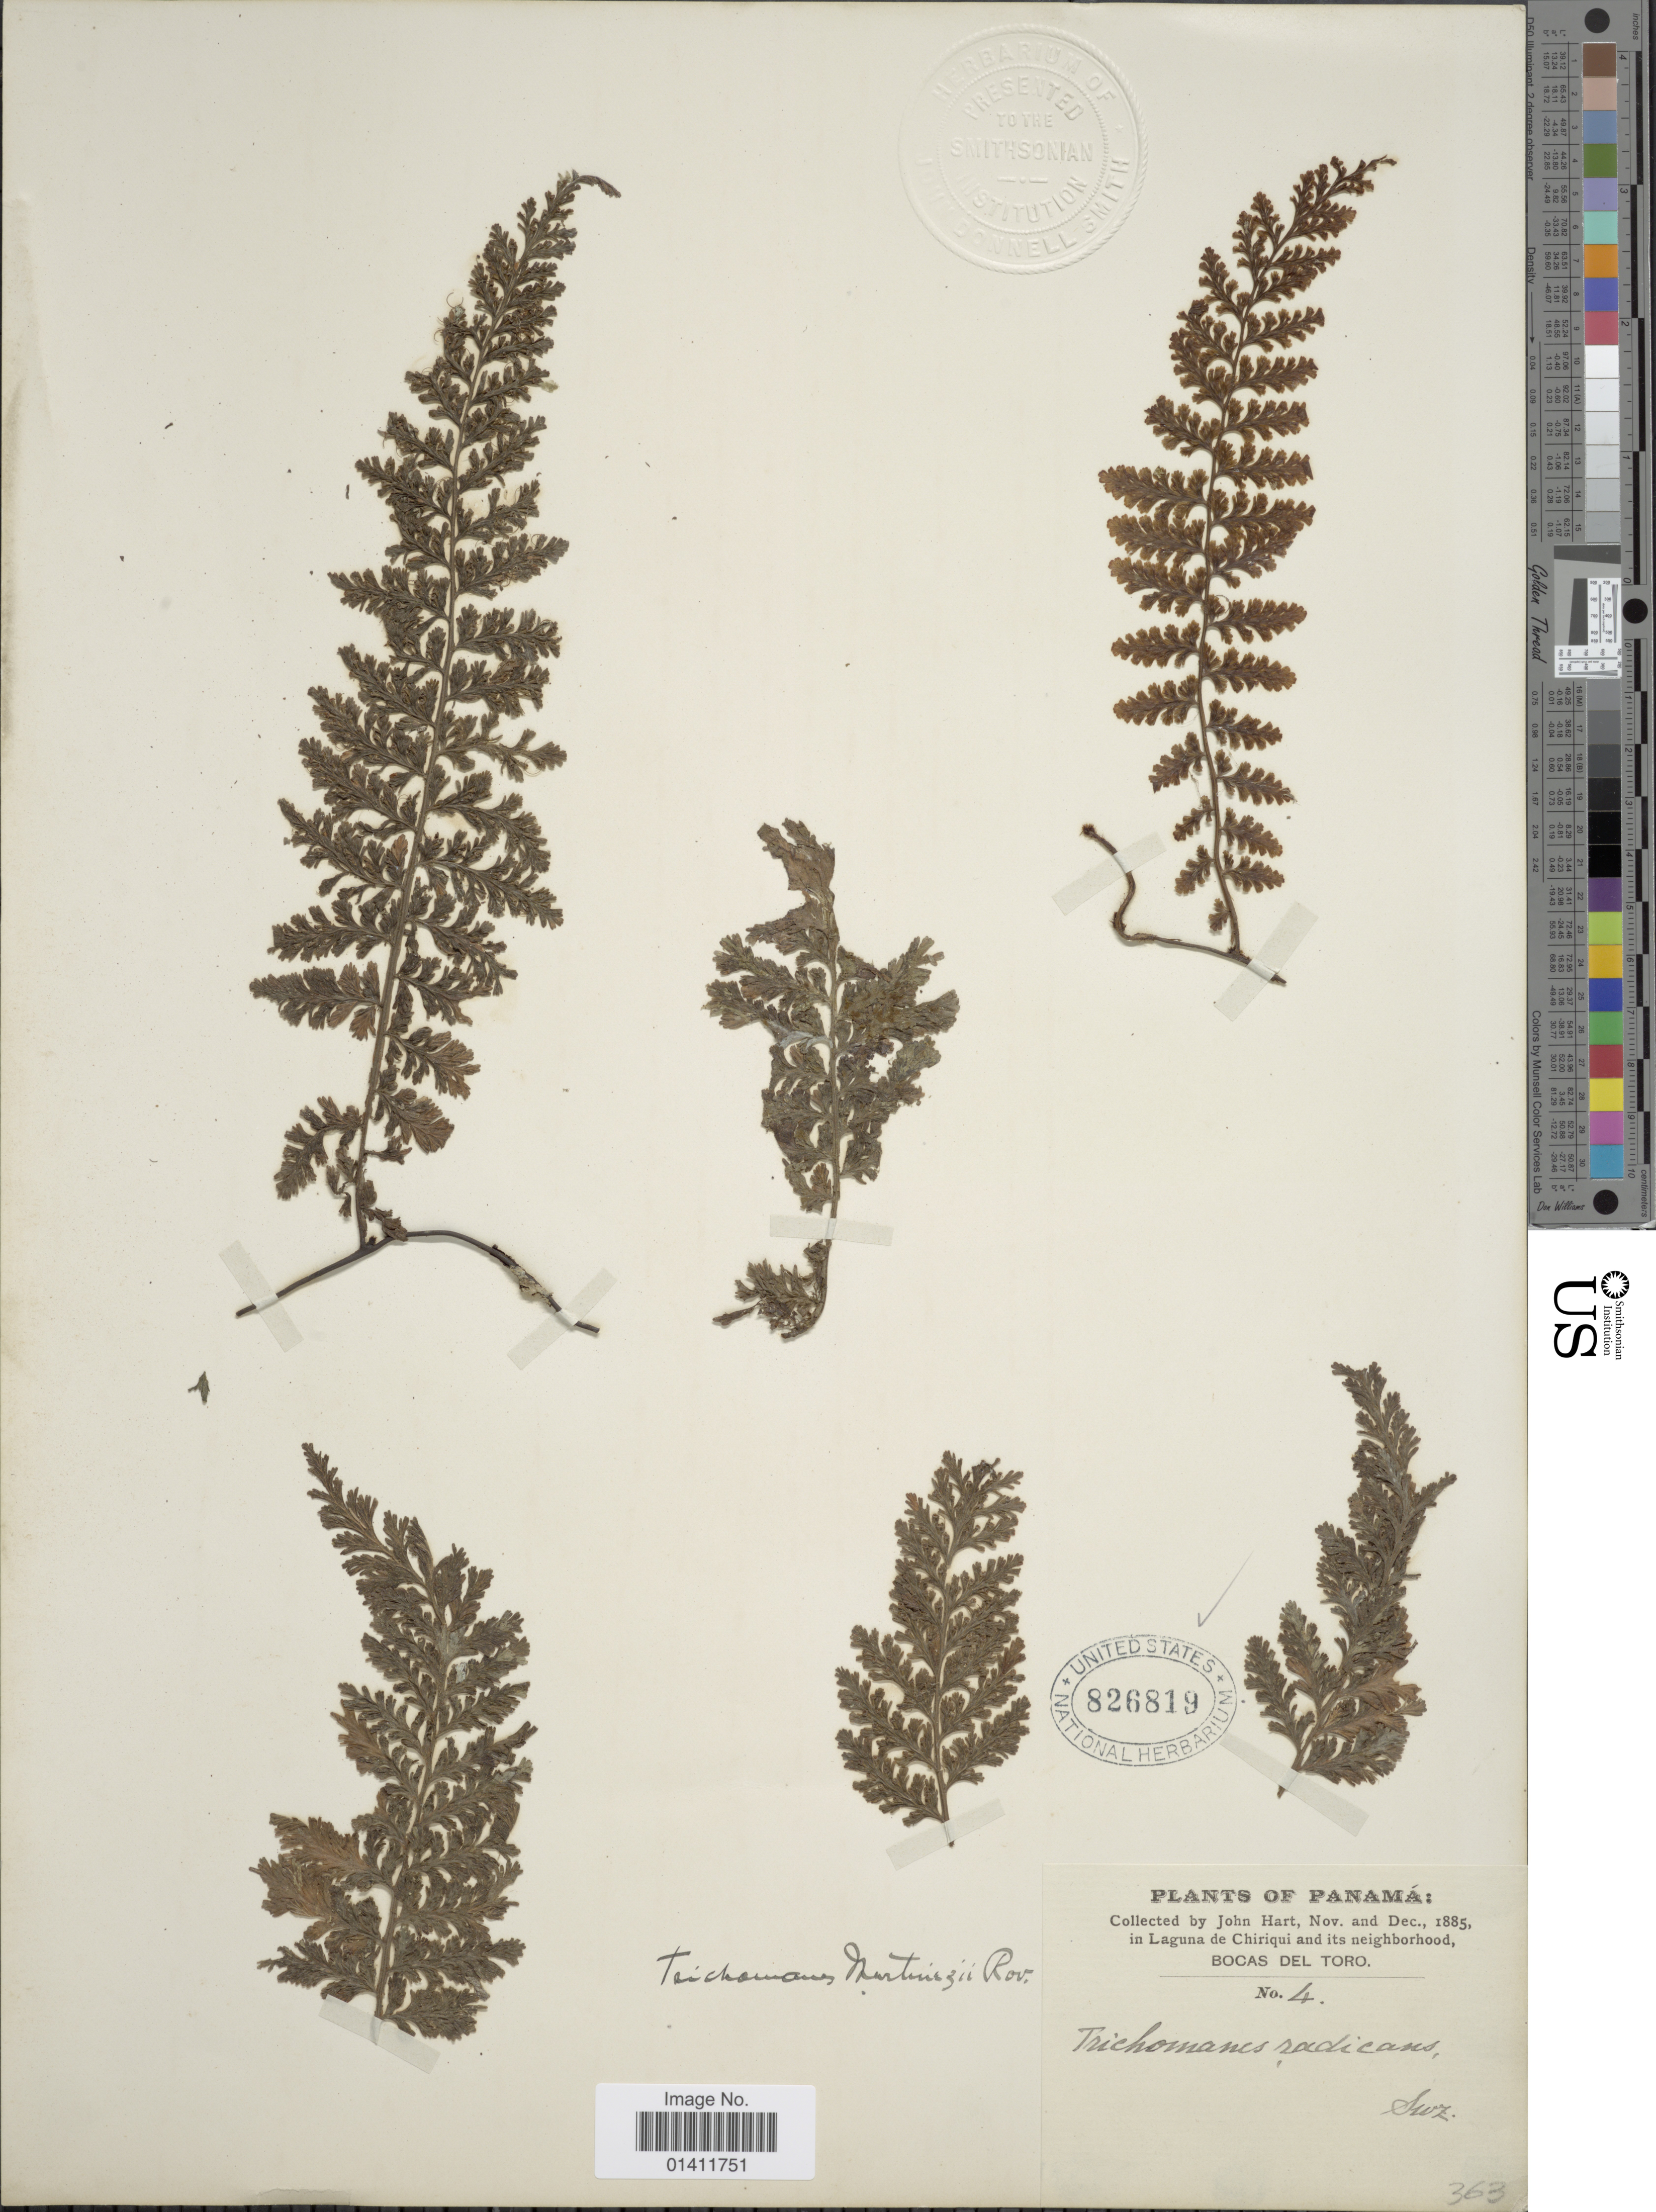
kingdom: Plantae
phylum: Tracheophyta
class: Polypodiopsida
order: Hymenophyllales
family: Hymenophyllaceae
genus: Vandenboschia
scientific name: Vandenboschia collariata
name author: (Bosch) Ebihara & K. Iwats.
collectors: J. H. Hart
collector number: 4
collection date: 1885-11/1885-12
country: Panama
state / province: Bocas del Toro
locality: In Laguna de Chiriqui and its neighborhood.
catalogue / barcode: US 826819